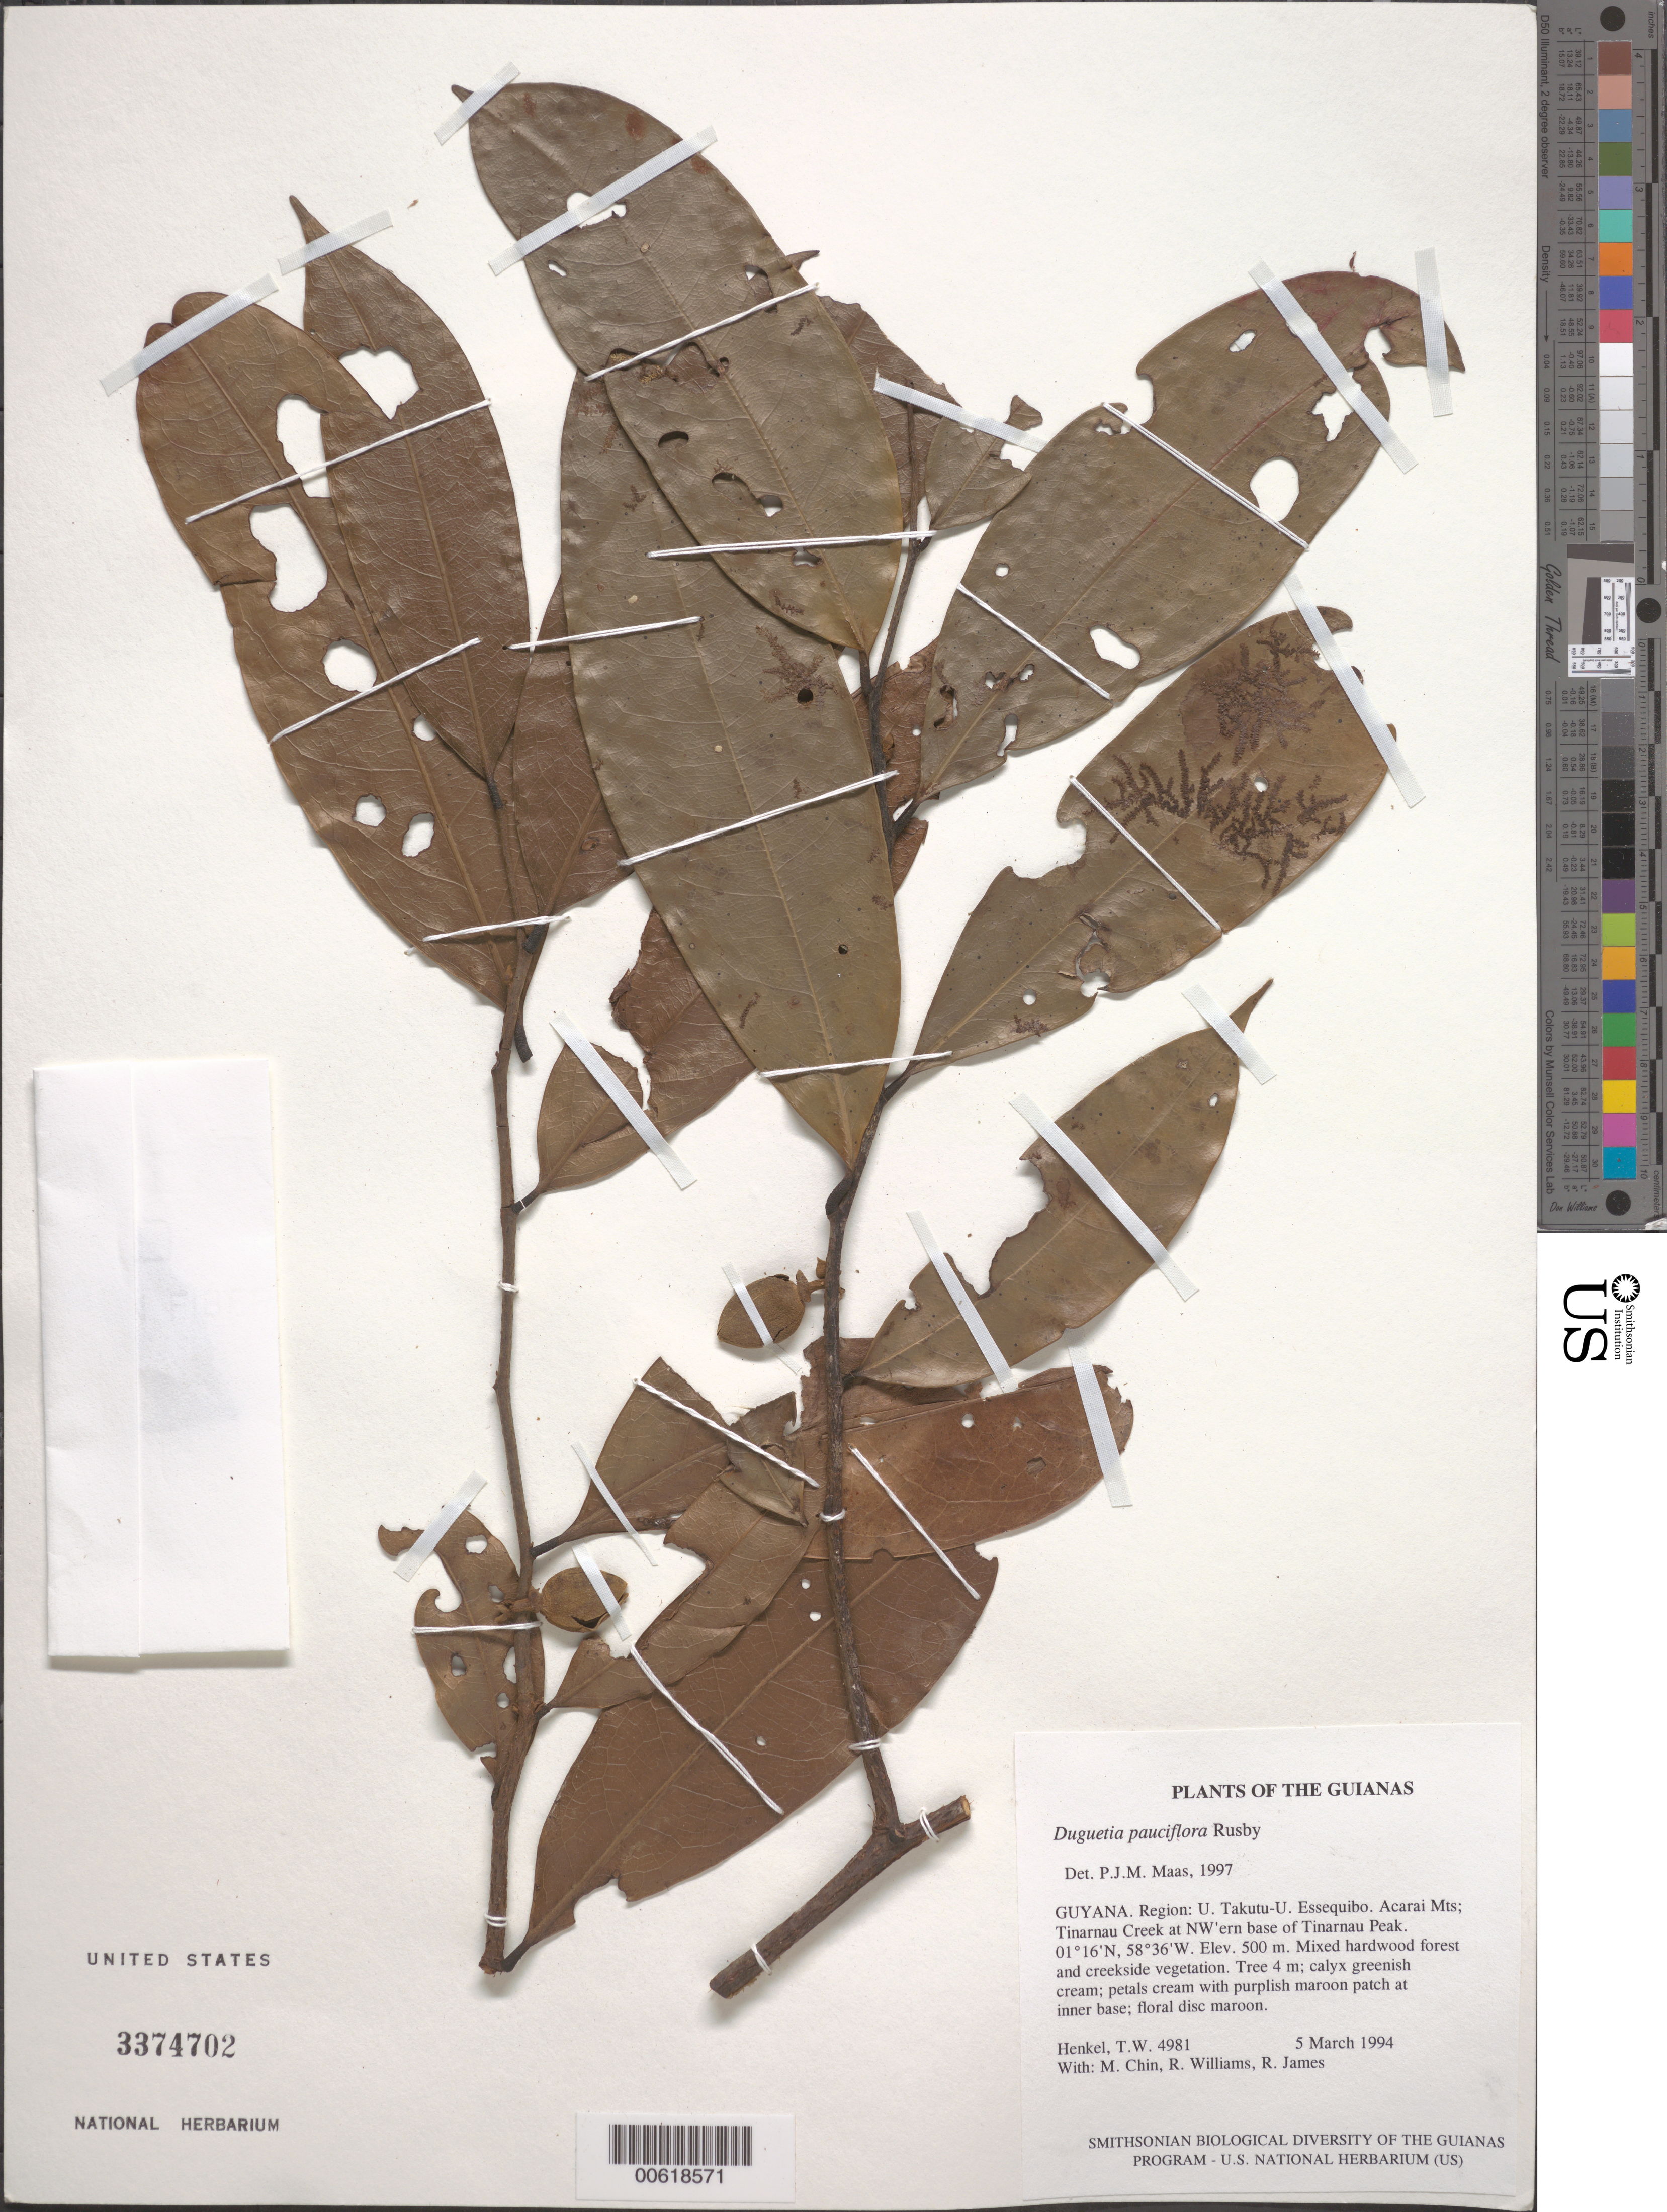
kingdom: Plantae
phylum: Tracheophyta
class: Magnoliopsida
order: Magnoliales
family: Annonaceae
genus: Duguetia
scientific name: Duguetia pauciflora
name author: Rusby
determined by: Maas, Paul J. M.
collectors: T. Henkel, M. Chin, R. Williams & R. James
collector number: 4981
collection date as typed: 5 March 1994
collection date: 1994-03-05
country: Guyana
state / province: U. Takutu-U. Essequibo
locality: Acarai Mts; Tinarnau Creek at northwestern base of Tinarnau Peak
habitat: Mixed hardwood forest and creekside vegetation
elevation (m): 500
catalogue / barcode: US 3374702